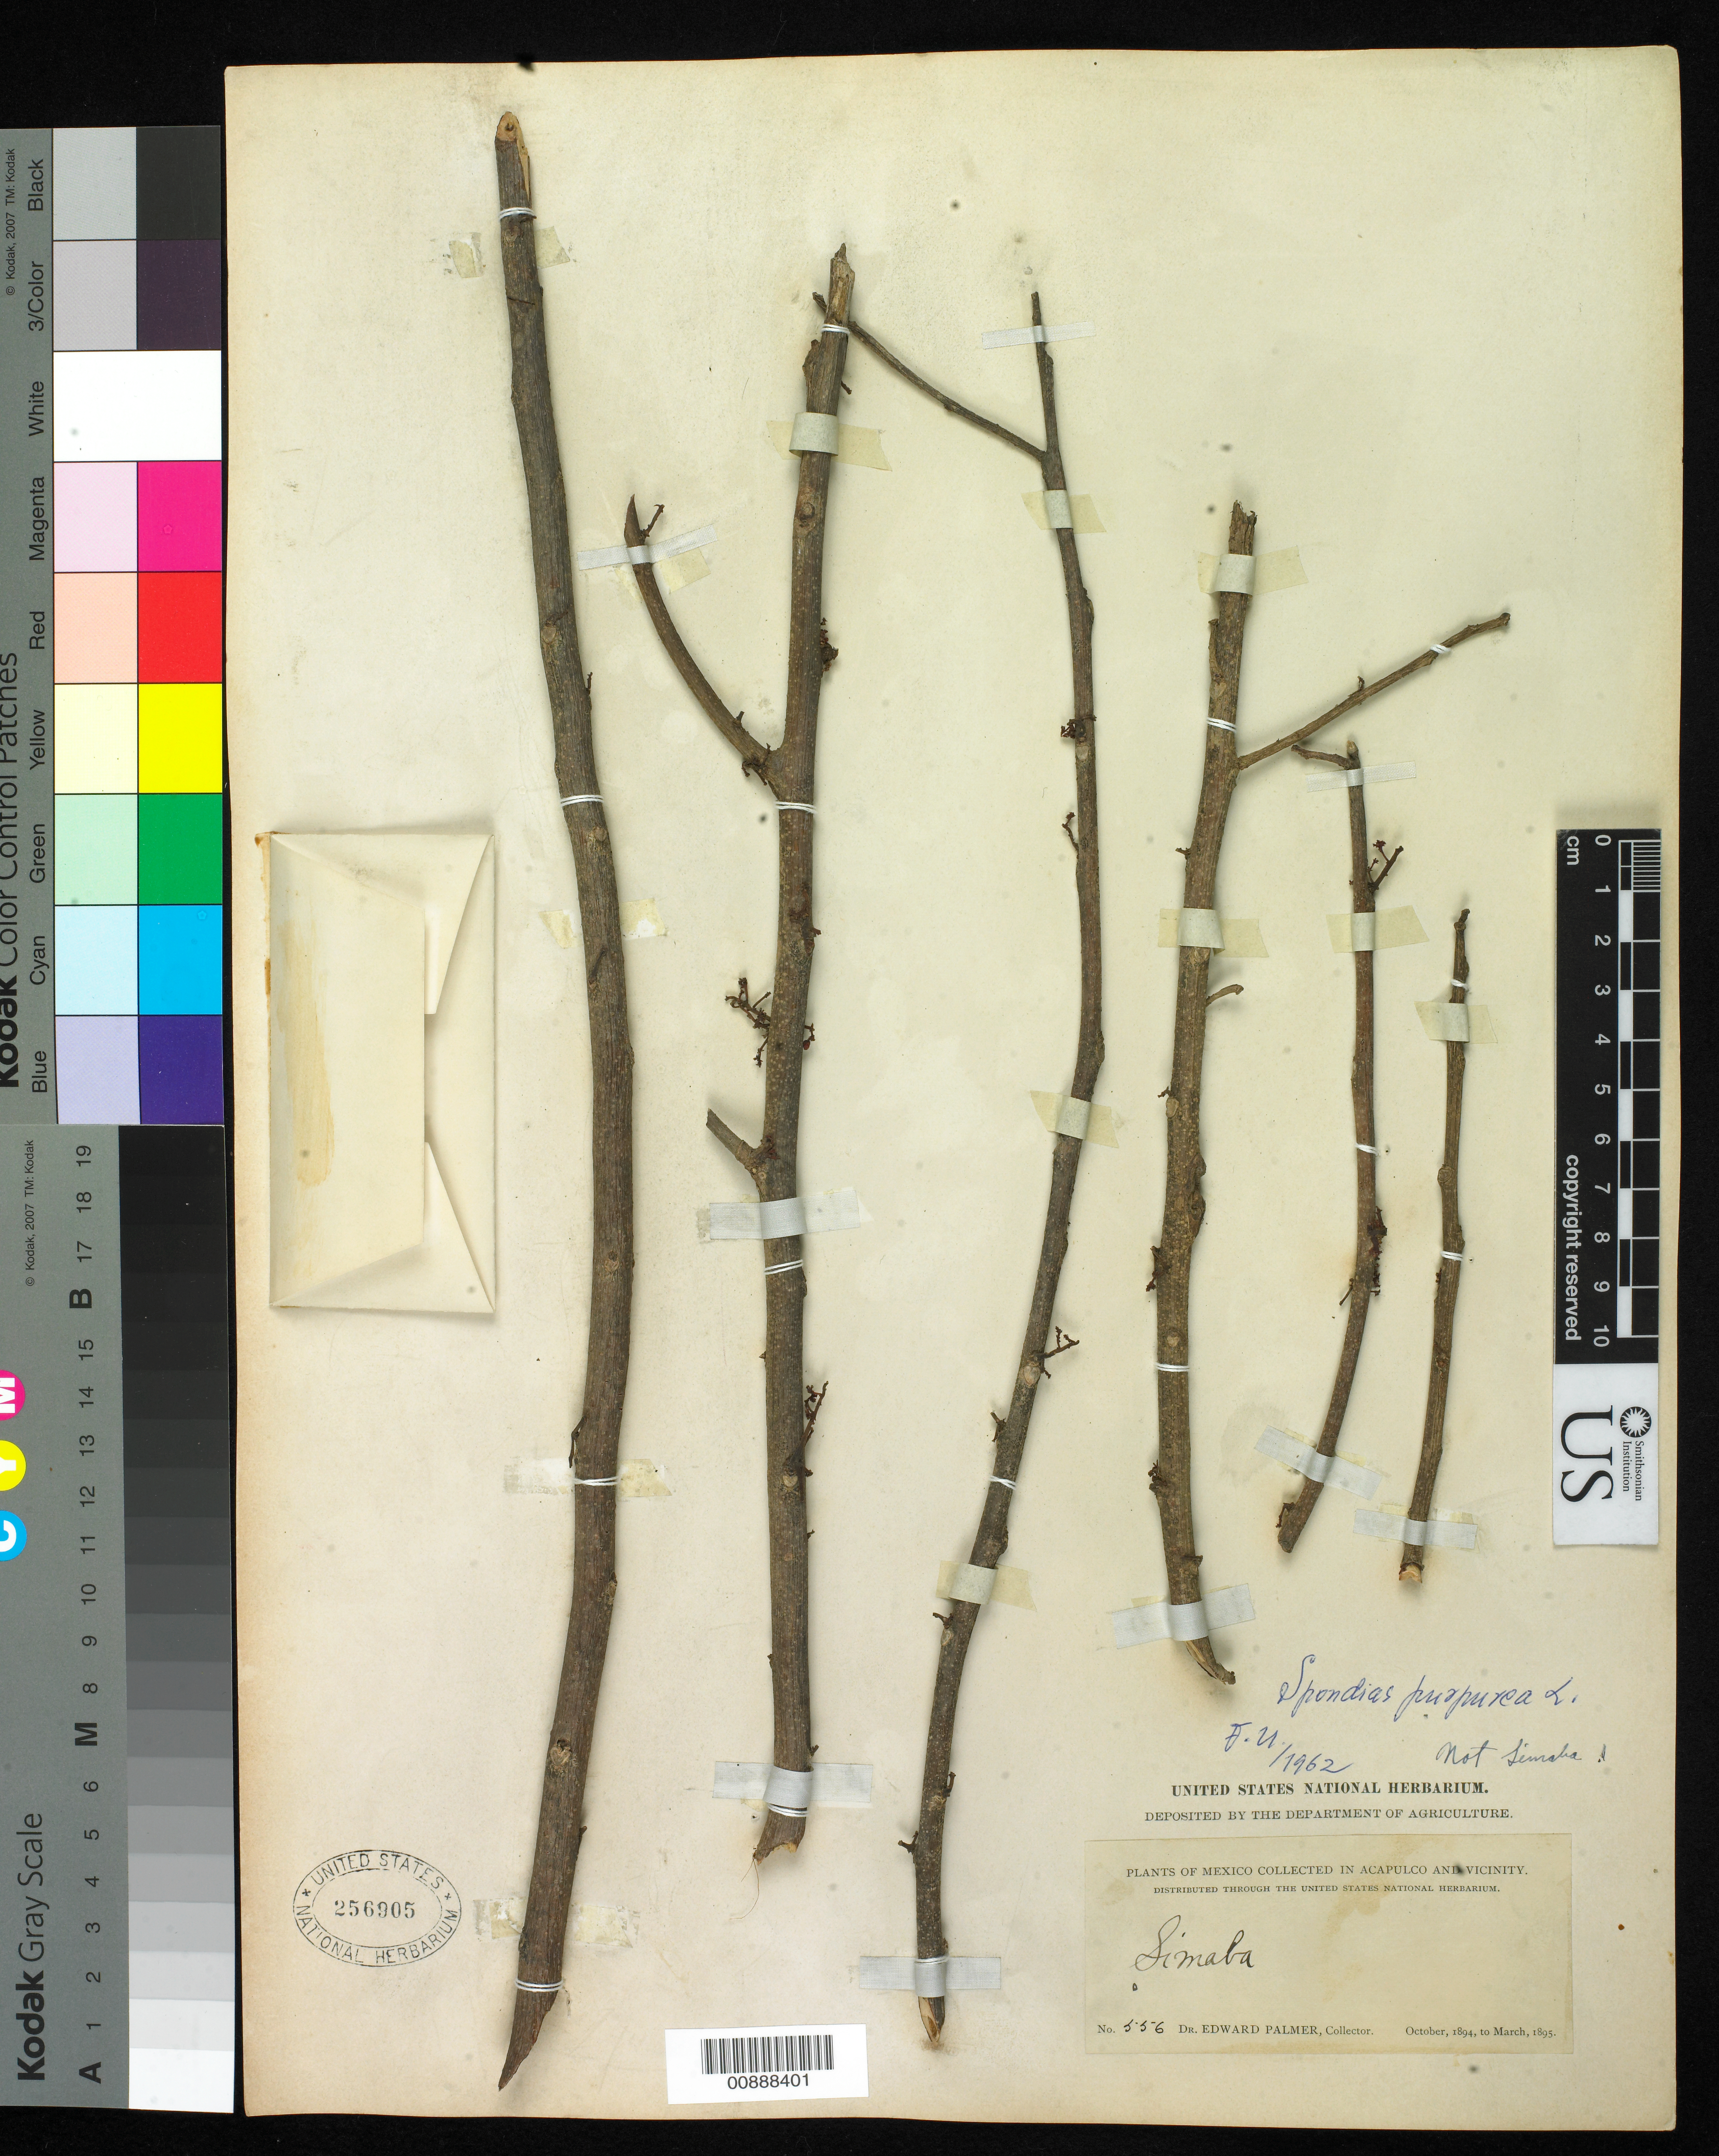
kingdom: Plantae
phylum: Tracheophyta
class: Magnoliopsida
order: Sapindales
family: Anacardiaceae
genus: Spondias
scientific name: Spondias purpurea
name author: L.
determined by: Mitchell, John D.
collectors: E. Palmer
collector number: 556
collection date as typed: Oct 1894 to -- Mar 1895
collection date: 1894-10/1895-03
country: Mexico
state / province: Guerrero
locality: Acapulco, Guerrero and vicinity.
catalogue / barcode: US 256905